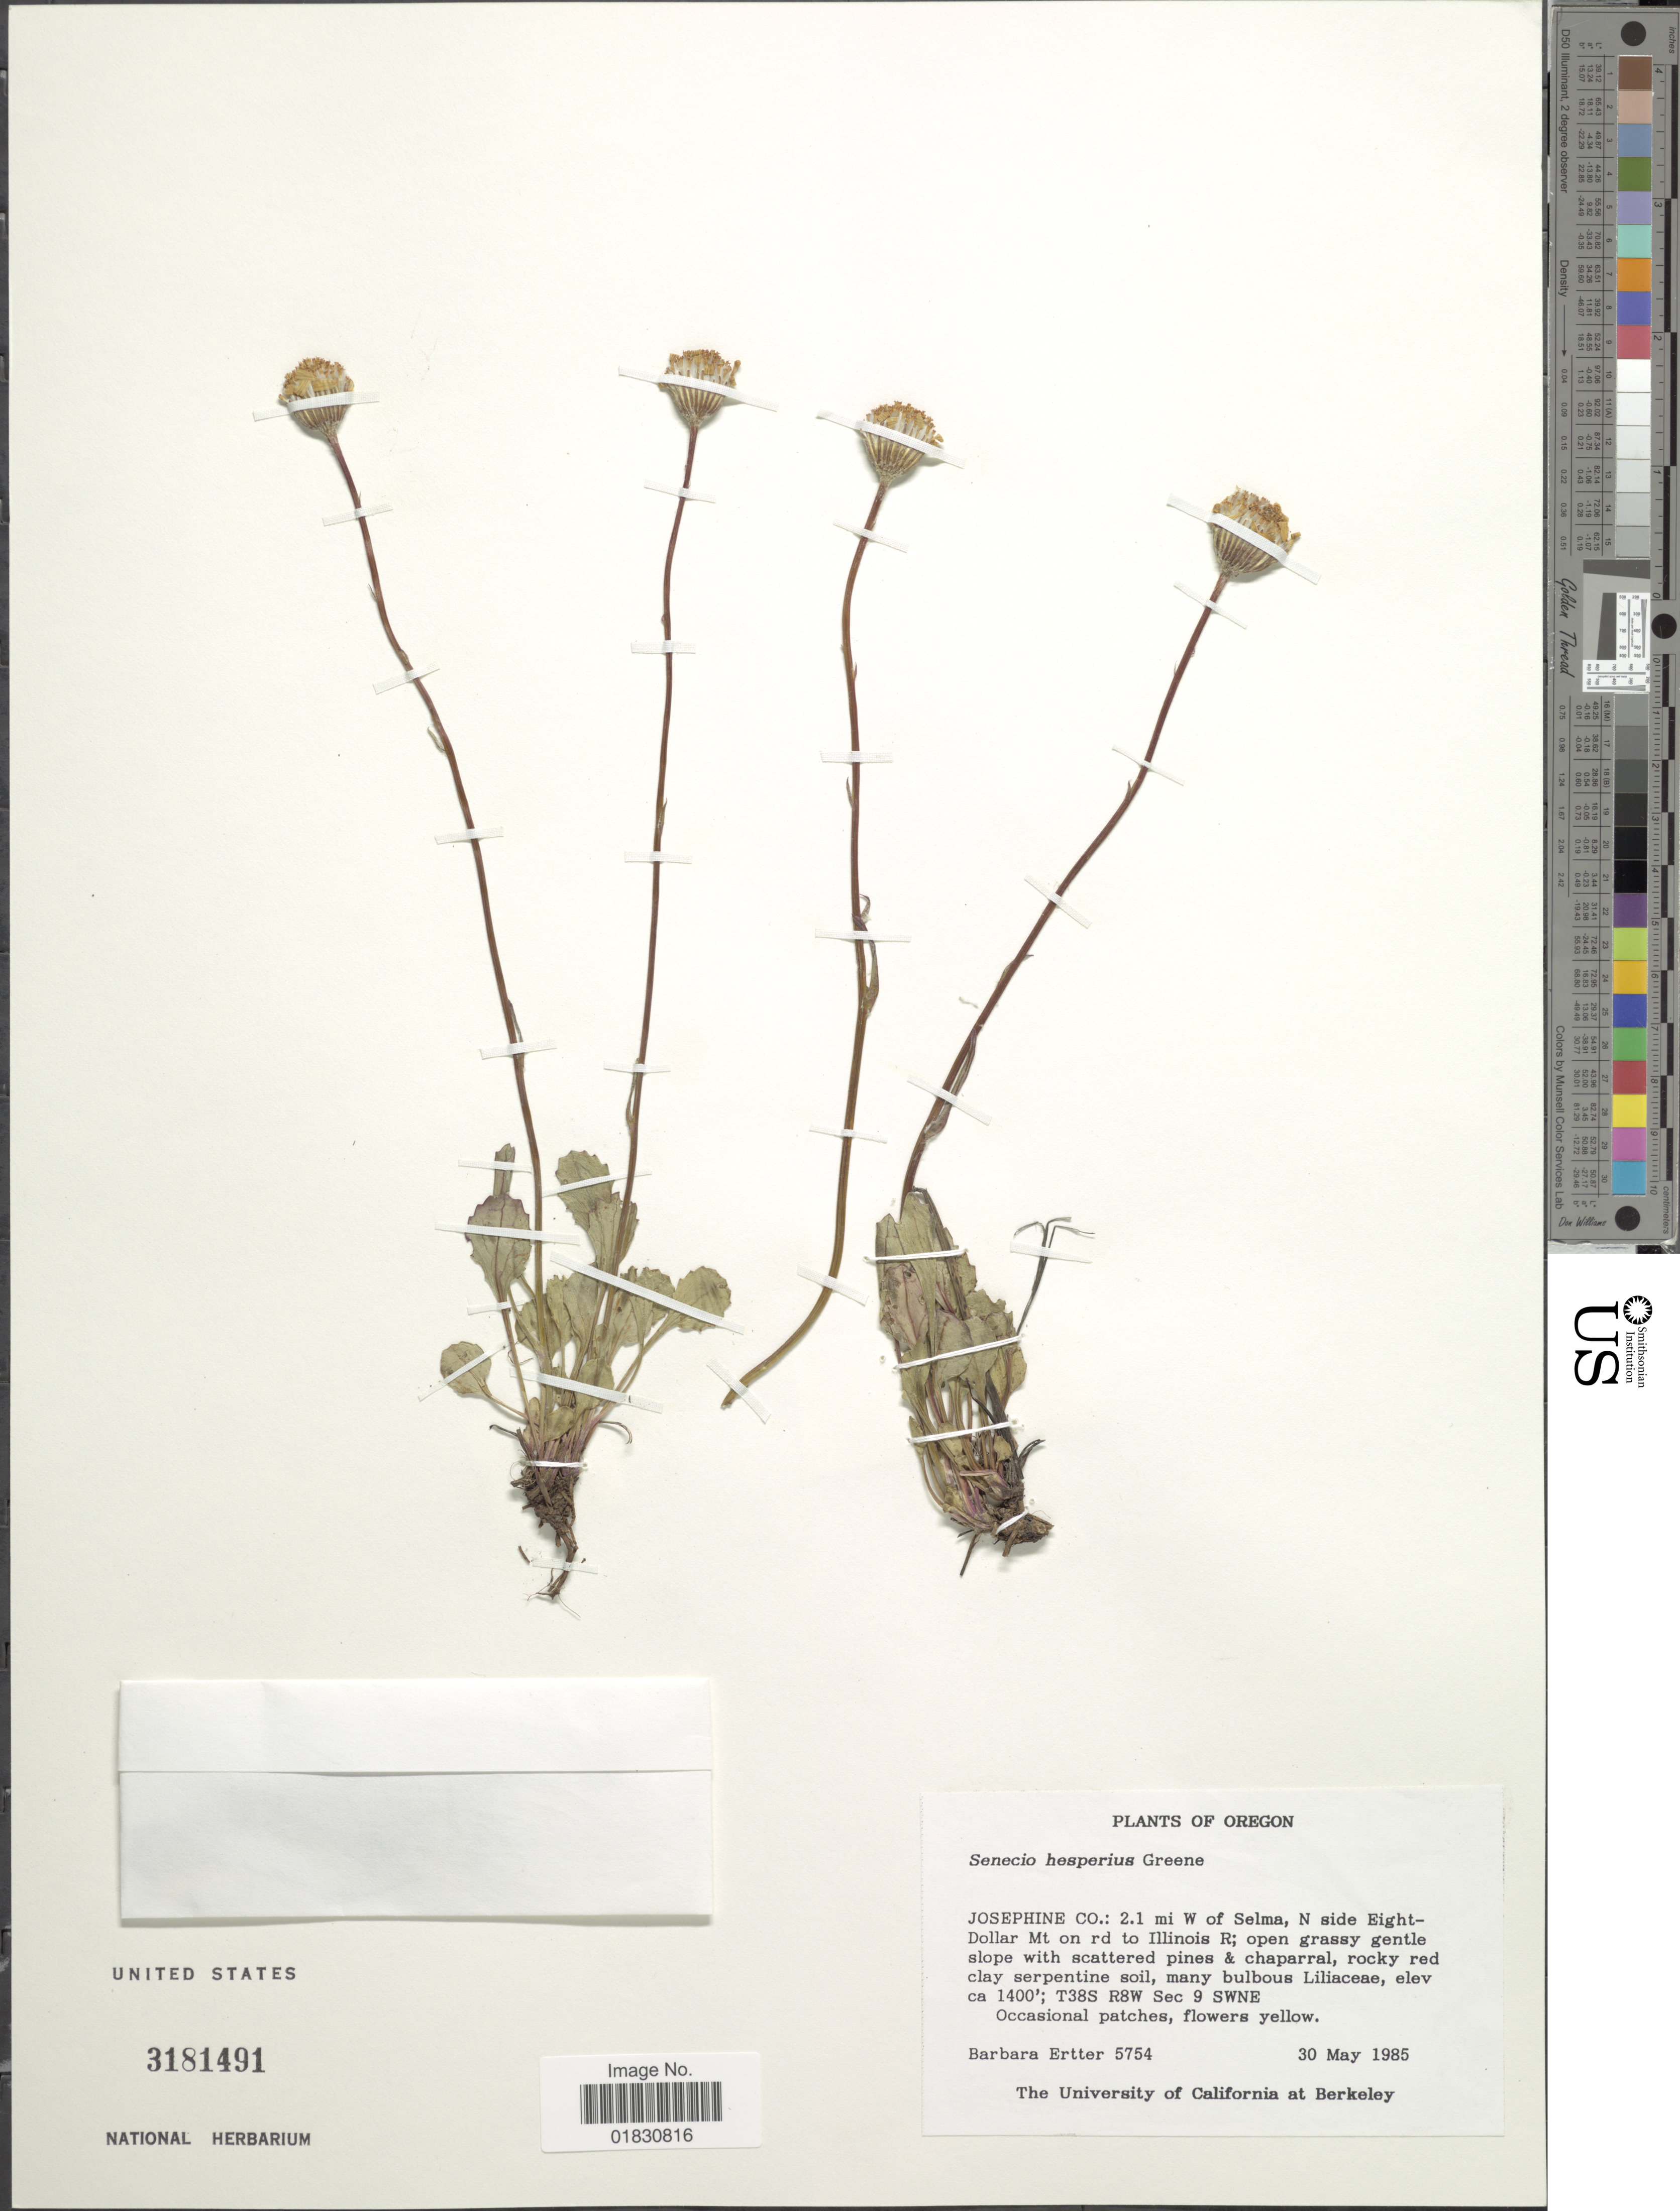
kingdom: Plantae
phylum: Tracheophyta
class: Magnoliopsida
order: Asterales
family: Asteraceae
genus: Packera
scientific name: Packera hesperia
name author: (Greene) W.A. Weber & Á. Löve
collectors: B. Ertter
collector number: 5754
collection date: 1985-05-30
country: United States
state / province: Oregon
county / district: Josephine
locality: Josephine Co.: 2.1 mi W of Selma, N side Eight-Dollar Mt on rd to Illinois R, T38S R8W Sec 9 SWNE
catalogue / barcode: US 3181491